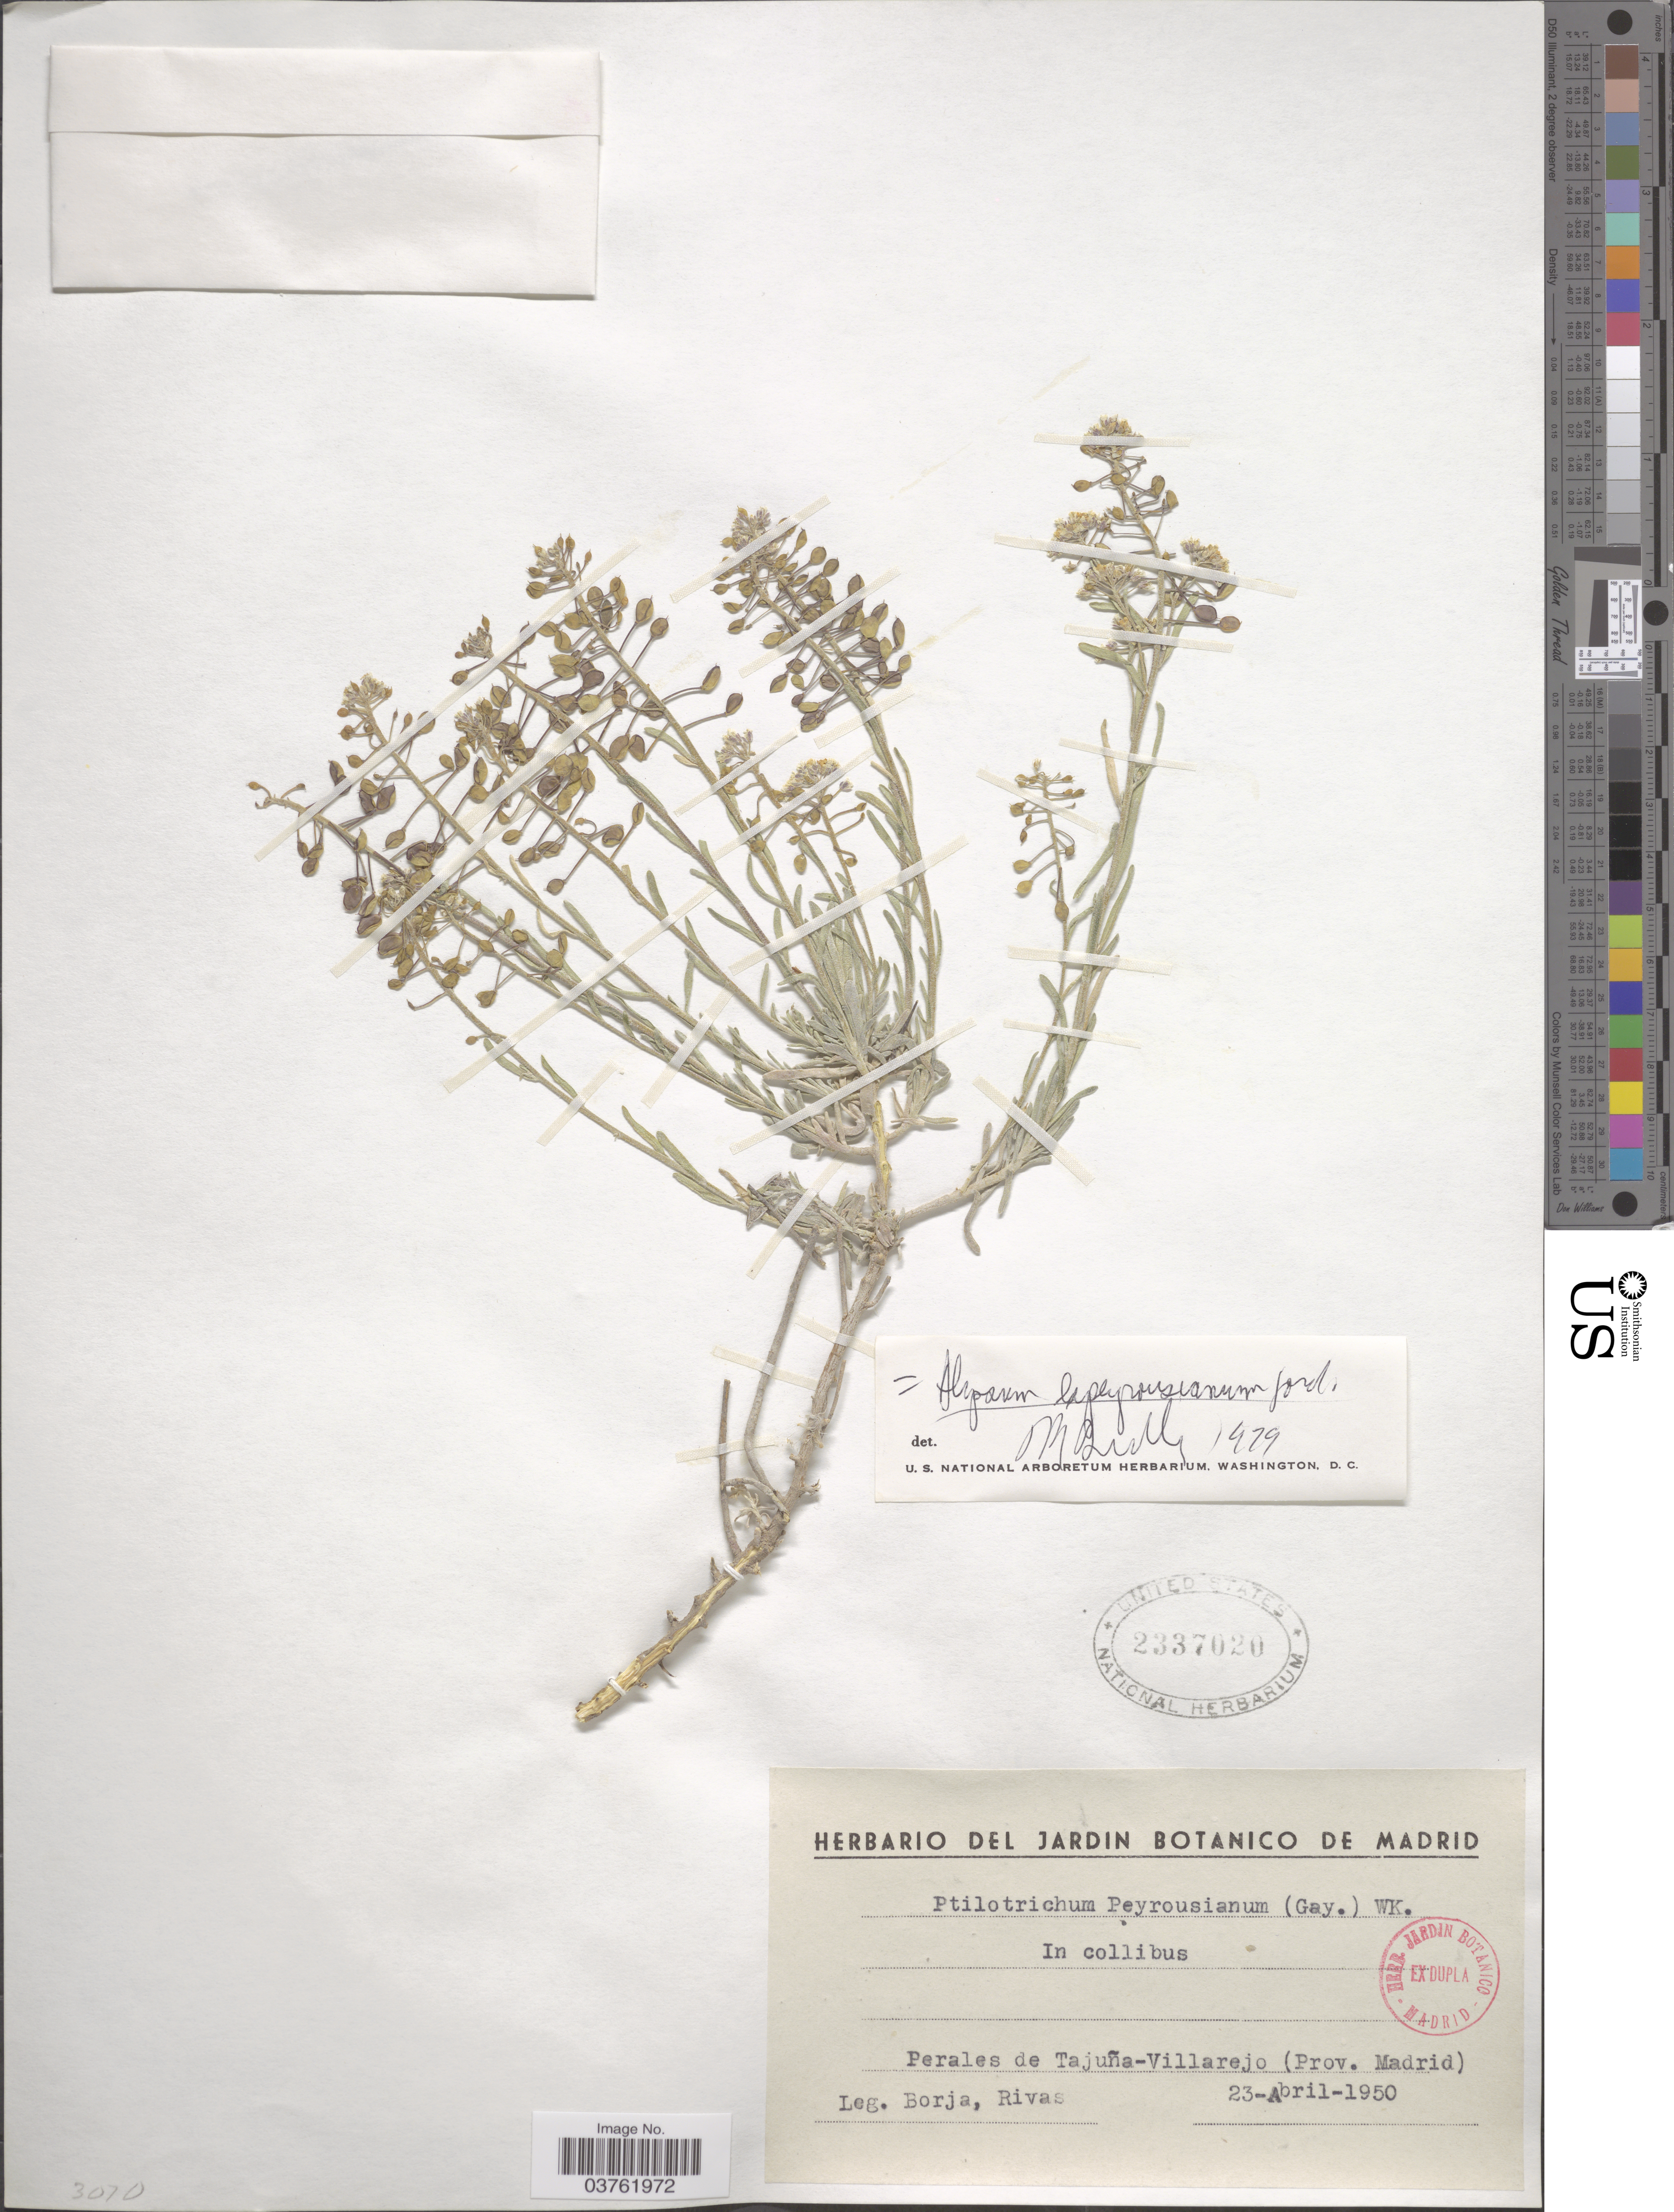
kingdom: Plantae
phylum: Tracheophyta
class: Magnoliopsida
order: Brassicales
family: Brassicaceae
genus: Alyssum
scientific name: Alyssum lapeyrousianum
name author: Jord.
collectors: -. Borja & Rivas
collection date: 1950-04-23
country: Spain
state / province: Madrid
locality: Perales de Tajuña-Villarejo.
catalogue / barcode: US 2337020